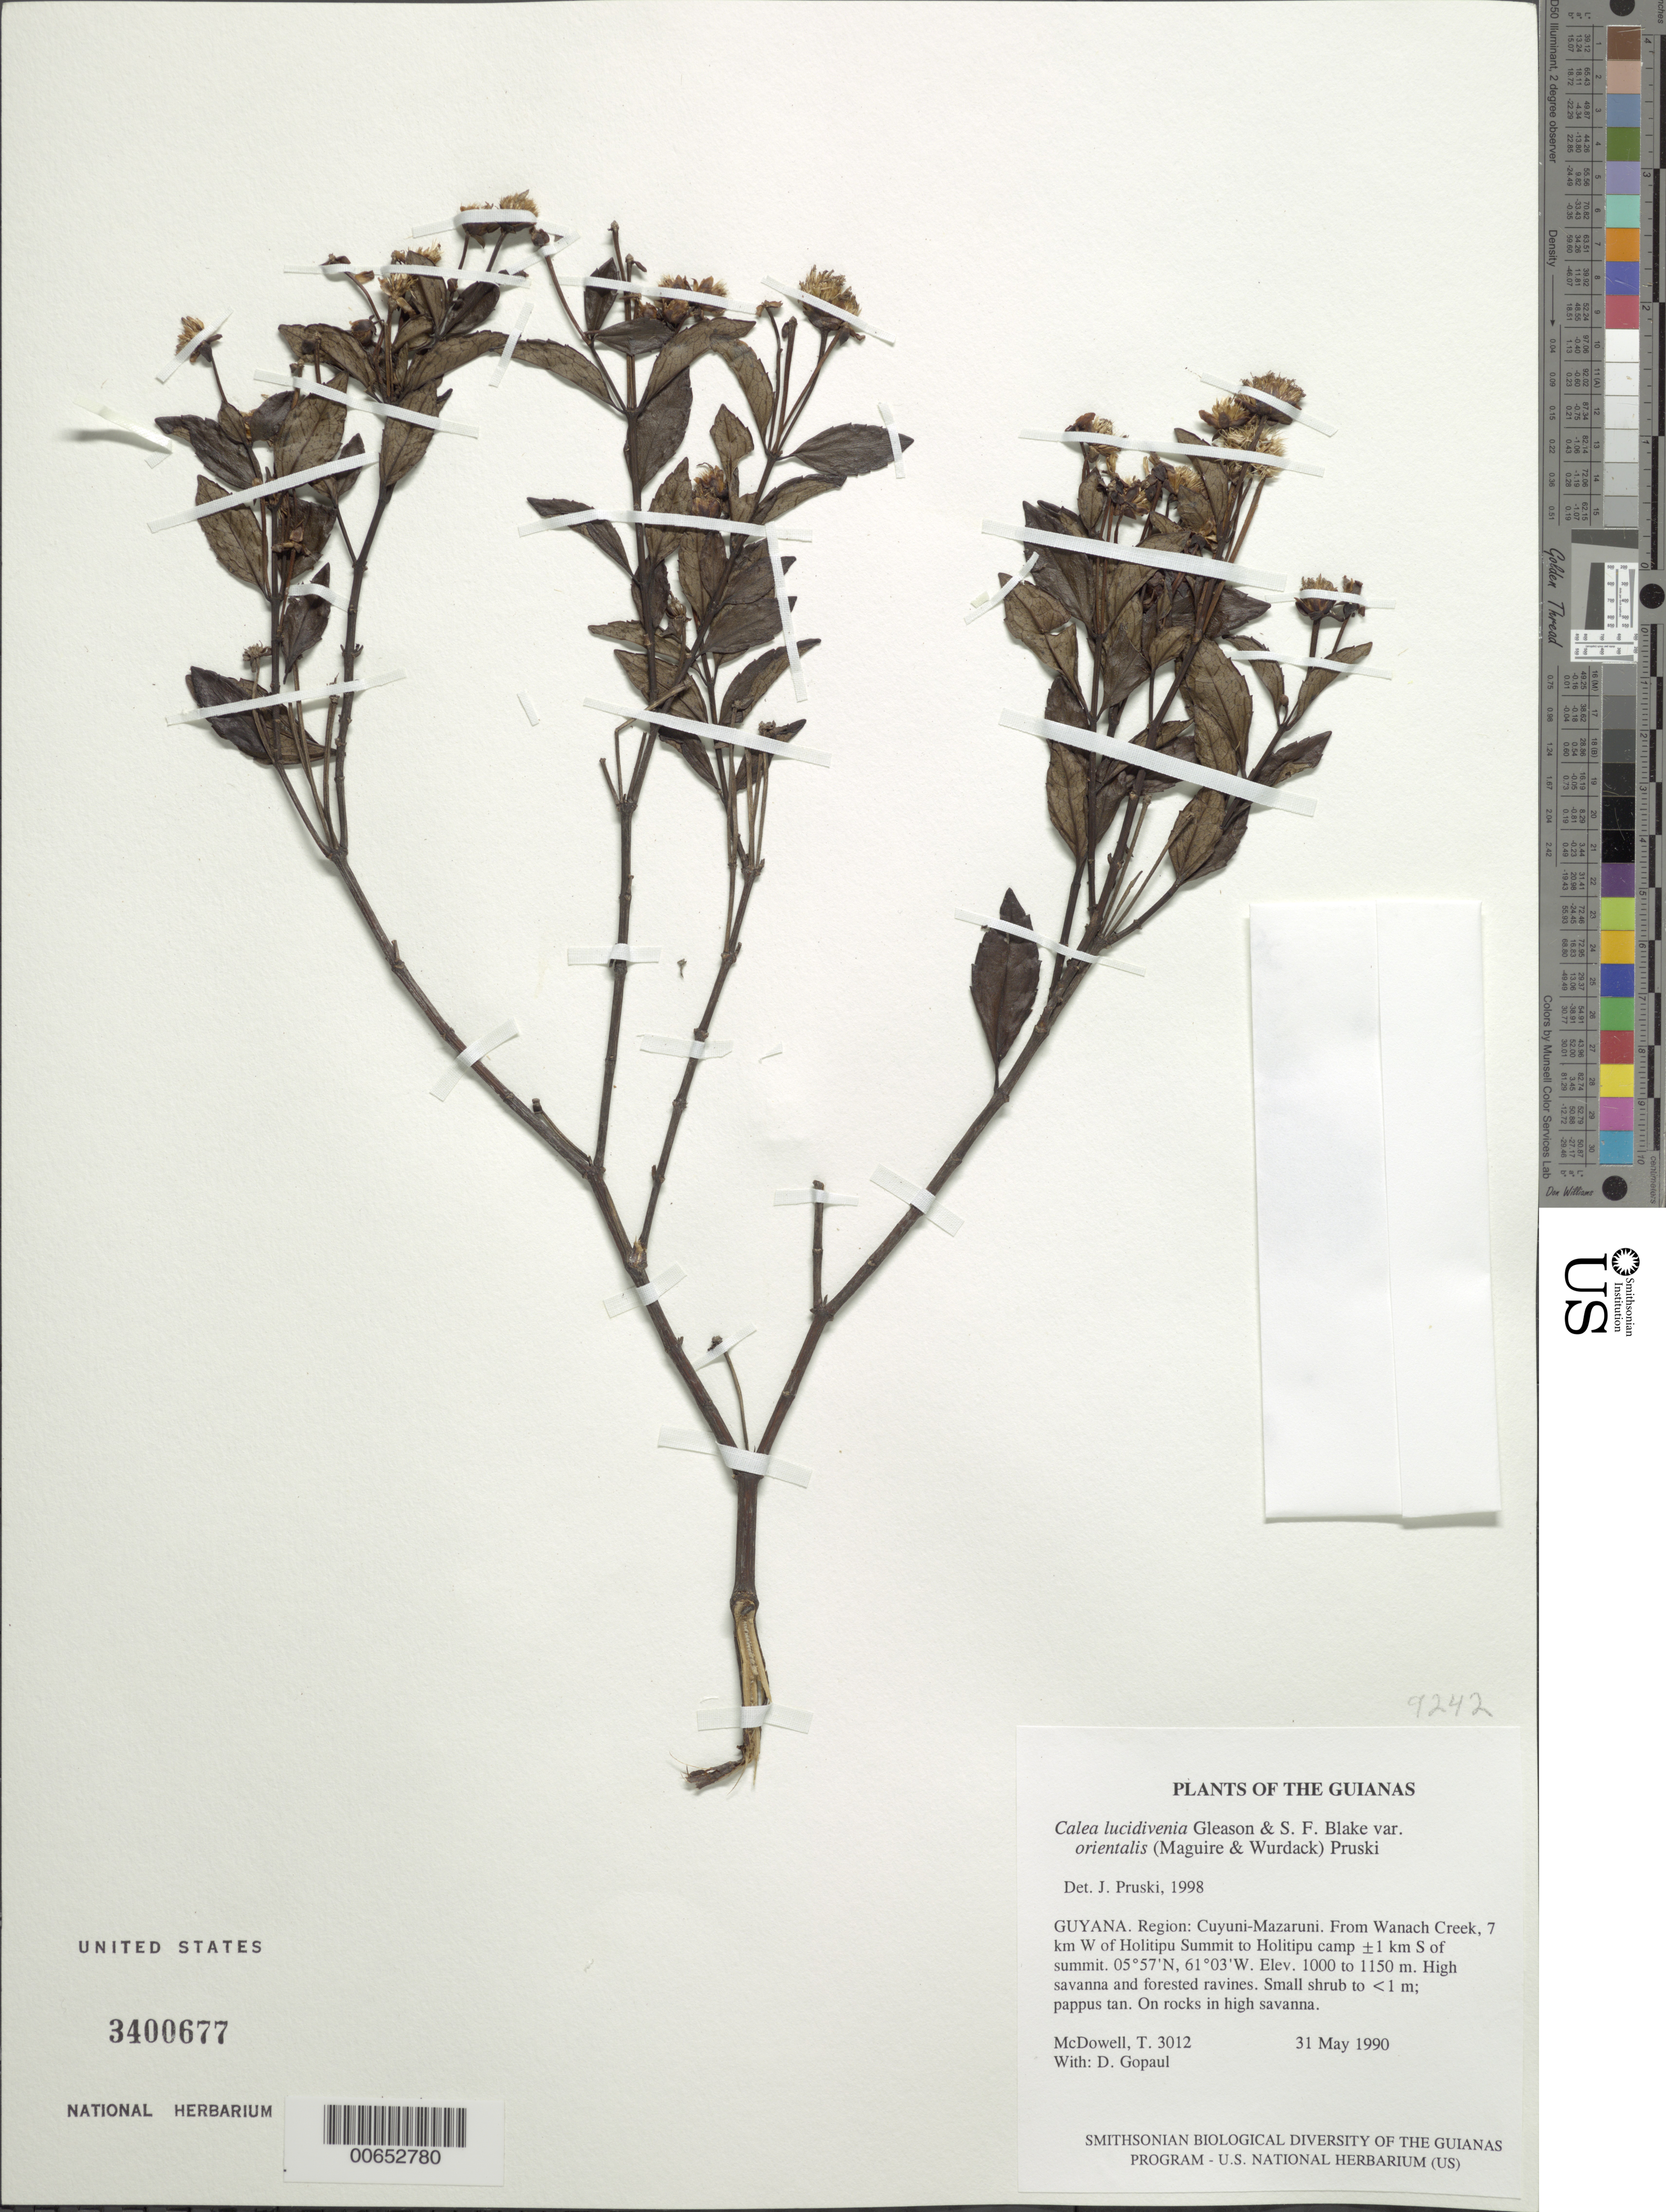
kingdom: Plantae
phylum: Tracheophyta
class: Magnoliopsida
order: Asterales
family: Asteraceae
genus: Calea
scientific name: Calea lucidivenia var. orientalis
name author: (Maguire & Wurdack) Pruski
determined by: Pruski, J. F.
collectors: T. McDowell, D. Hughs & D. Gopaul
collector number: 3012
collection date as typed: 31 May 1990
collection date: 1990-05-31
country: Guyana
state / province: Cuyuni-Mazaruni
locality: From Wanach Creek, 7 km W of Holitipu Summit to Holitipu camp ±1 km S of summit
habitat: High savanna and forested ravines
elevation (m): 1000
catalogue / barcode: US 3400677